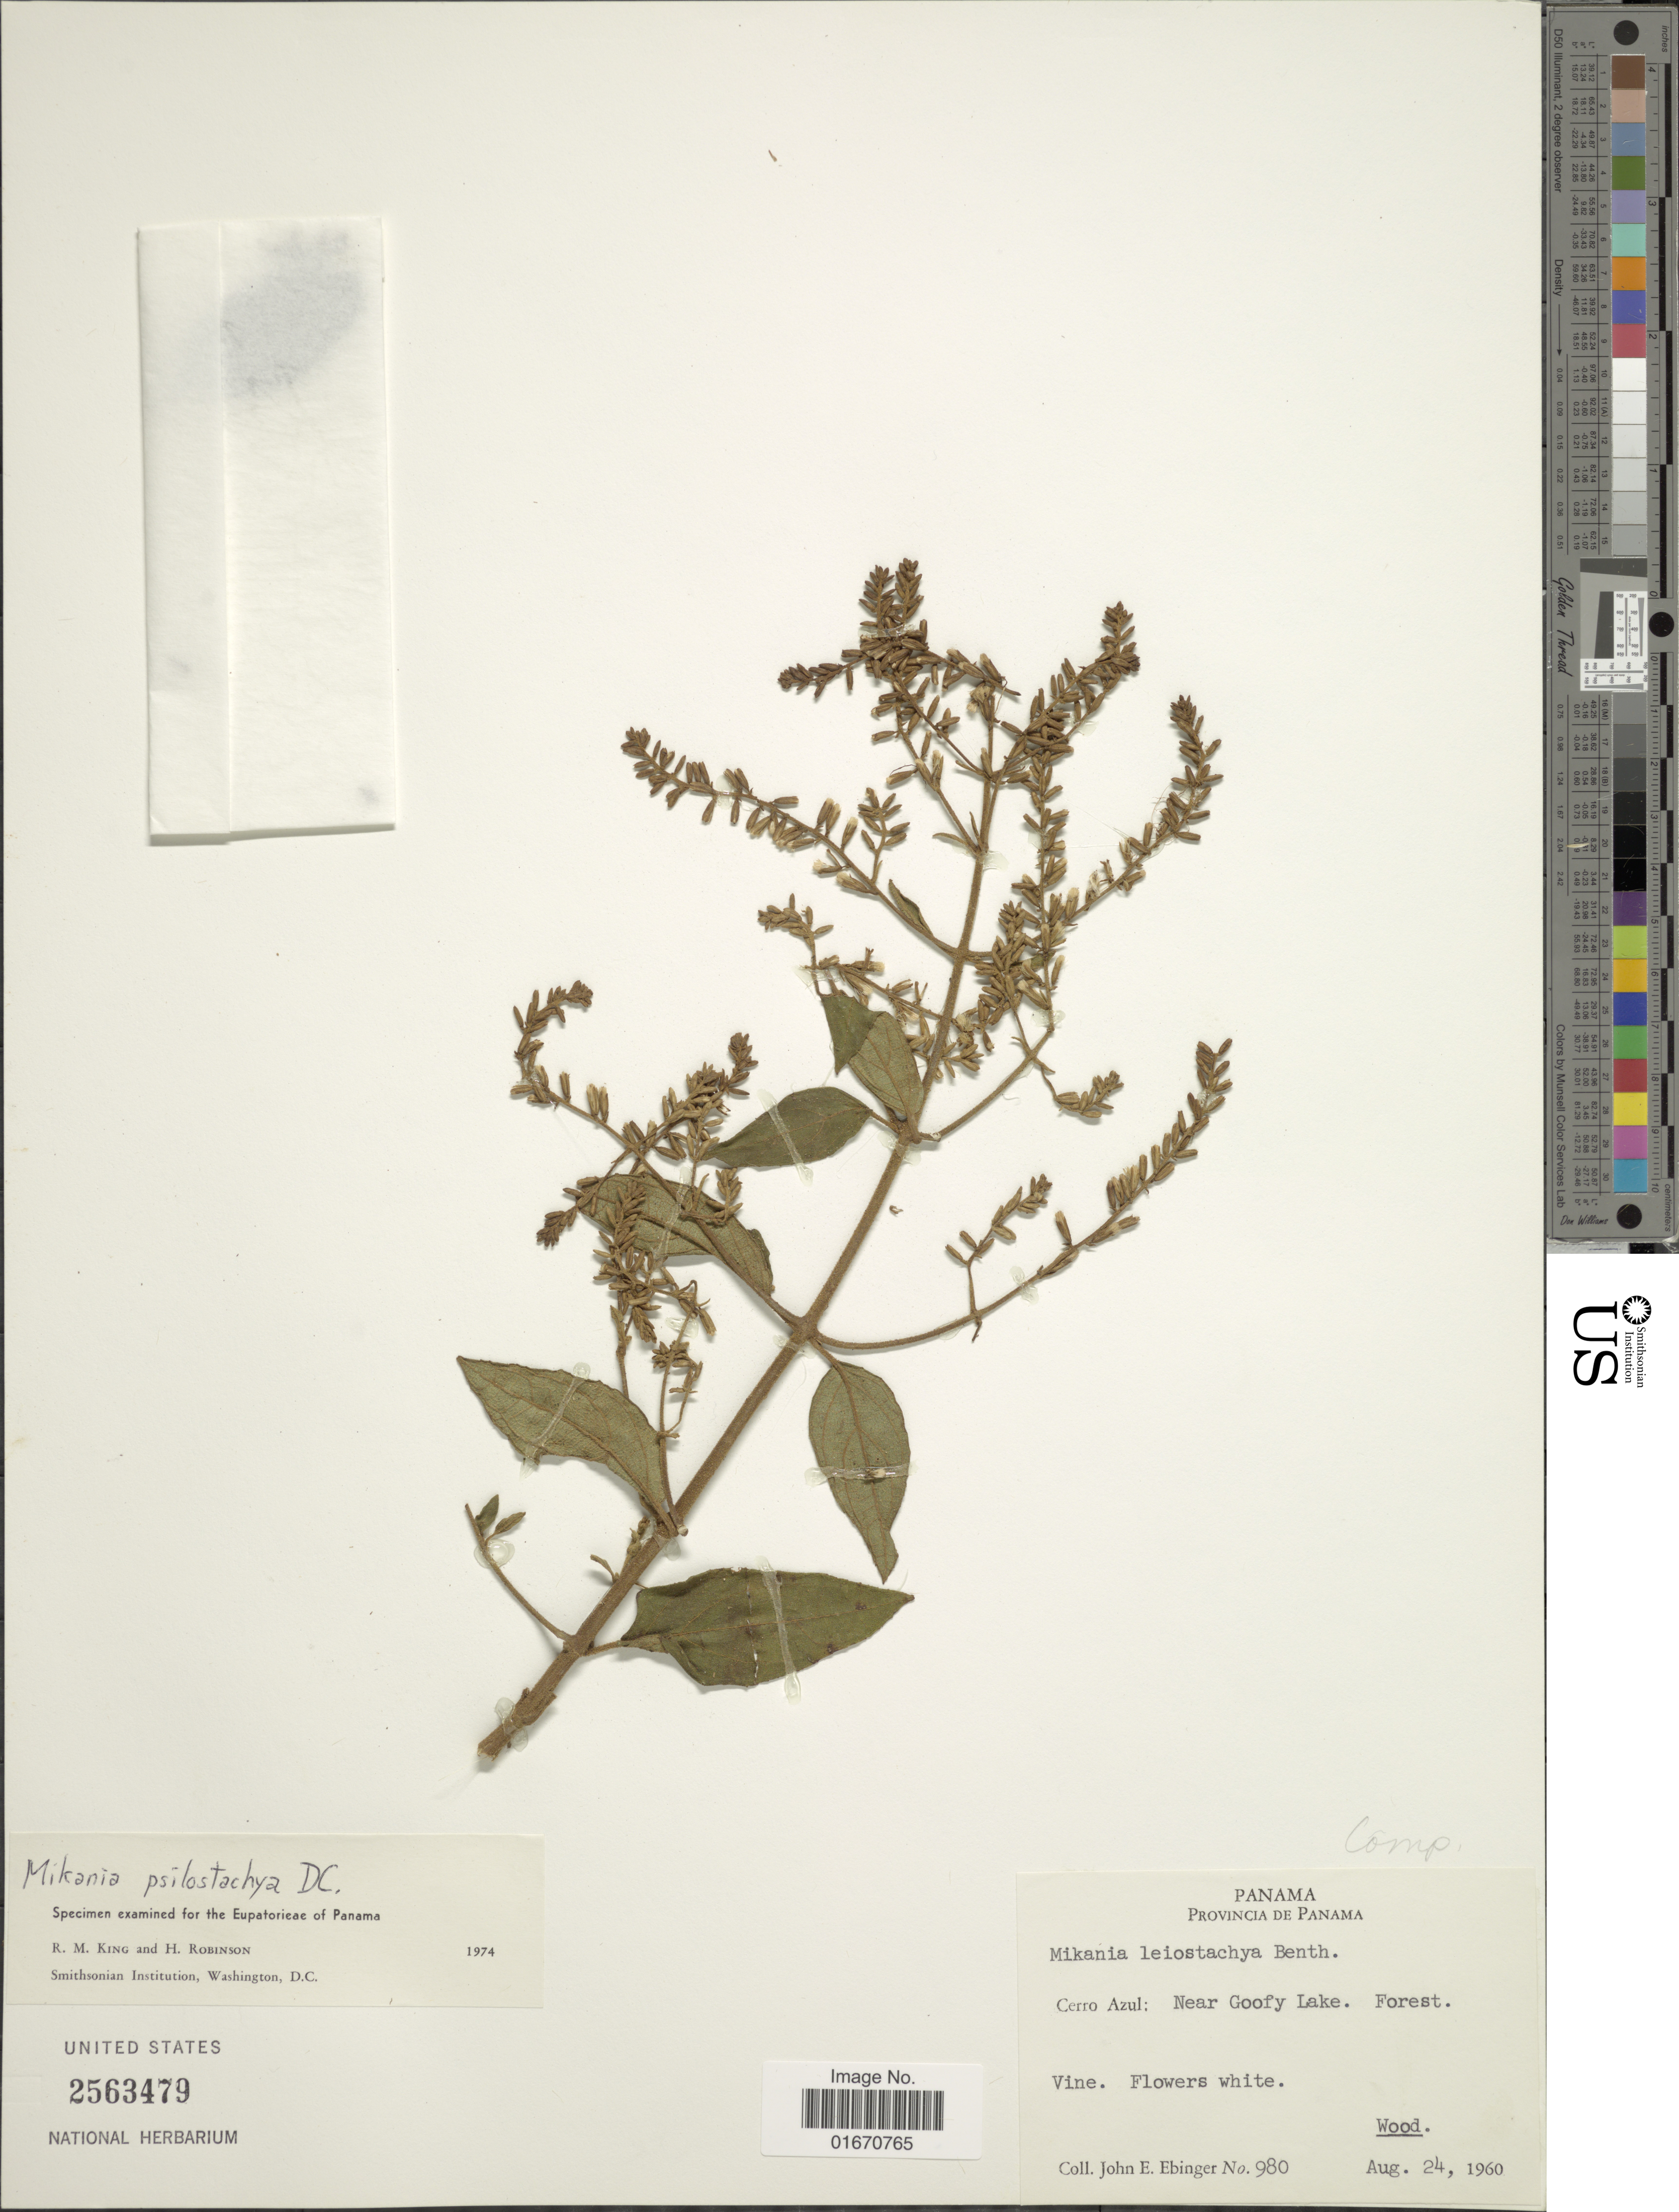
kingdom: Plantae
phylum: Tracheophyta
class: Magnoliopsida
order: Asterales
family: Asteraceae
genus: Mikania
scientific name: Mikania psilostachya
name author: DC.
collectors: J. Ebinger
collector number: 980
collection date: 1960-08-24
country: Panama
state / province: Panamá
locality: Cerro Azul, near Goofy Lake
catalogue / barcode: US 2563479